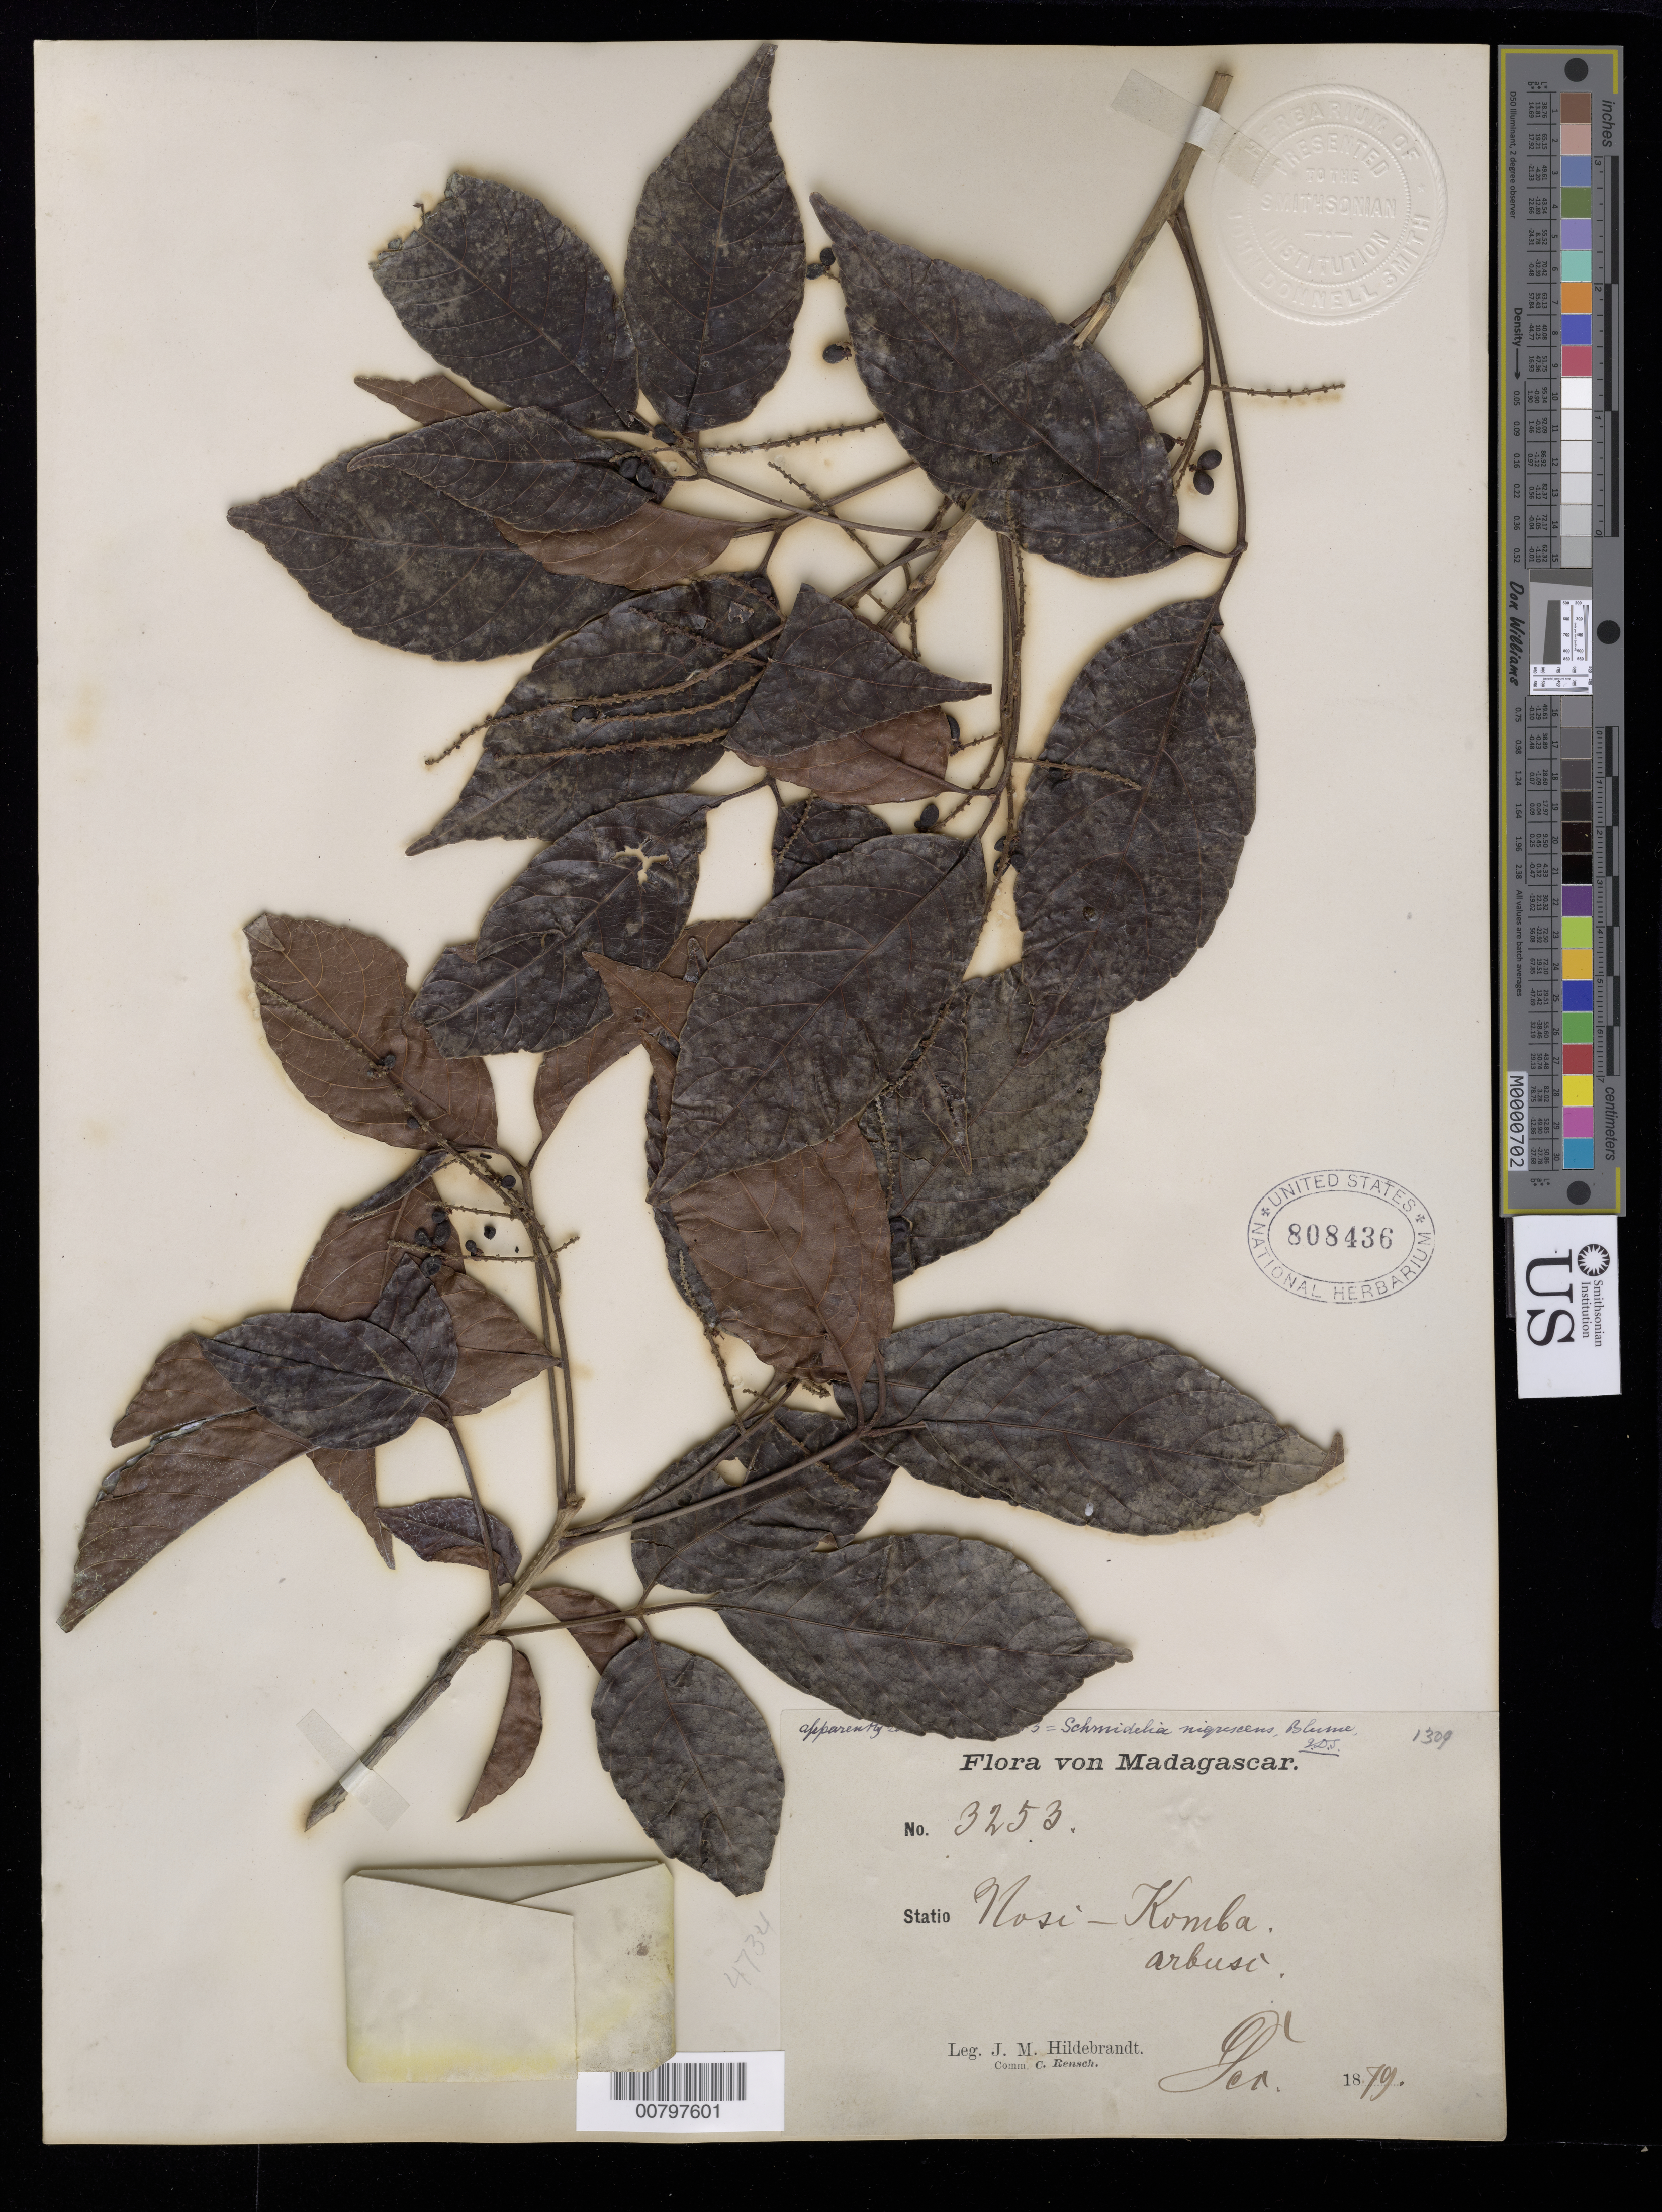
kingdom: Plantae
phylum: Tracheophyta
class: Magnoliopsida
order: Sapindales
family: Sapindaceae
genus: Allophylus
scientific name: Allophylus nigrescens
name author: Blume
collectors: J. Hildebrandt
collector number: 3253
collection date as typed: Dec 1879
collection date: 1879-12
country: Madagascar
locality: Nosi-Komba.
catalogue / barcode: US 808436